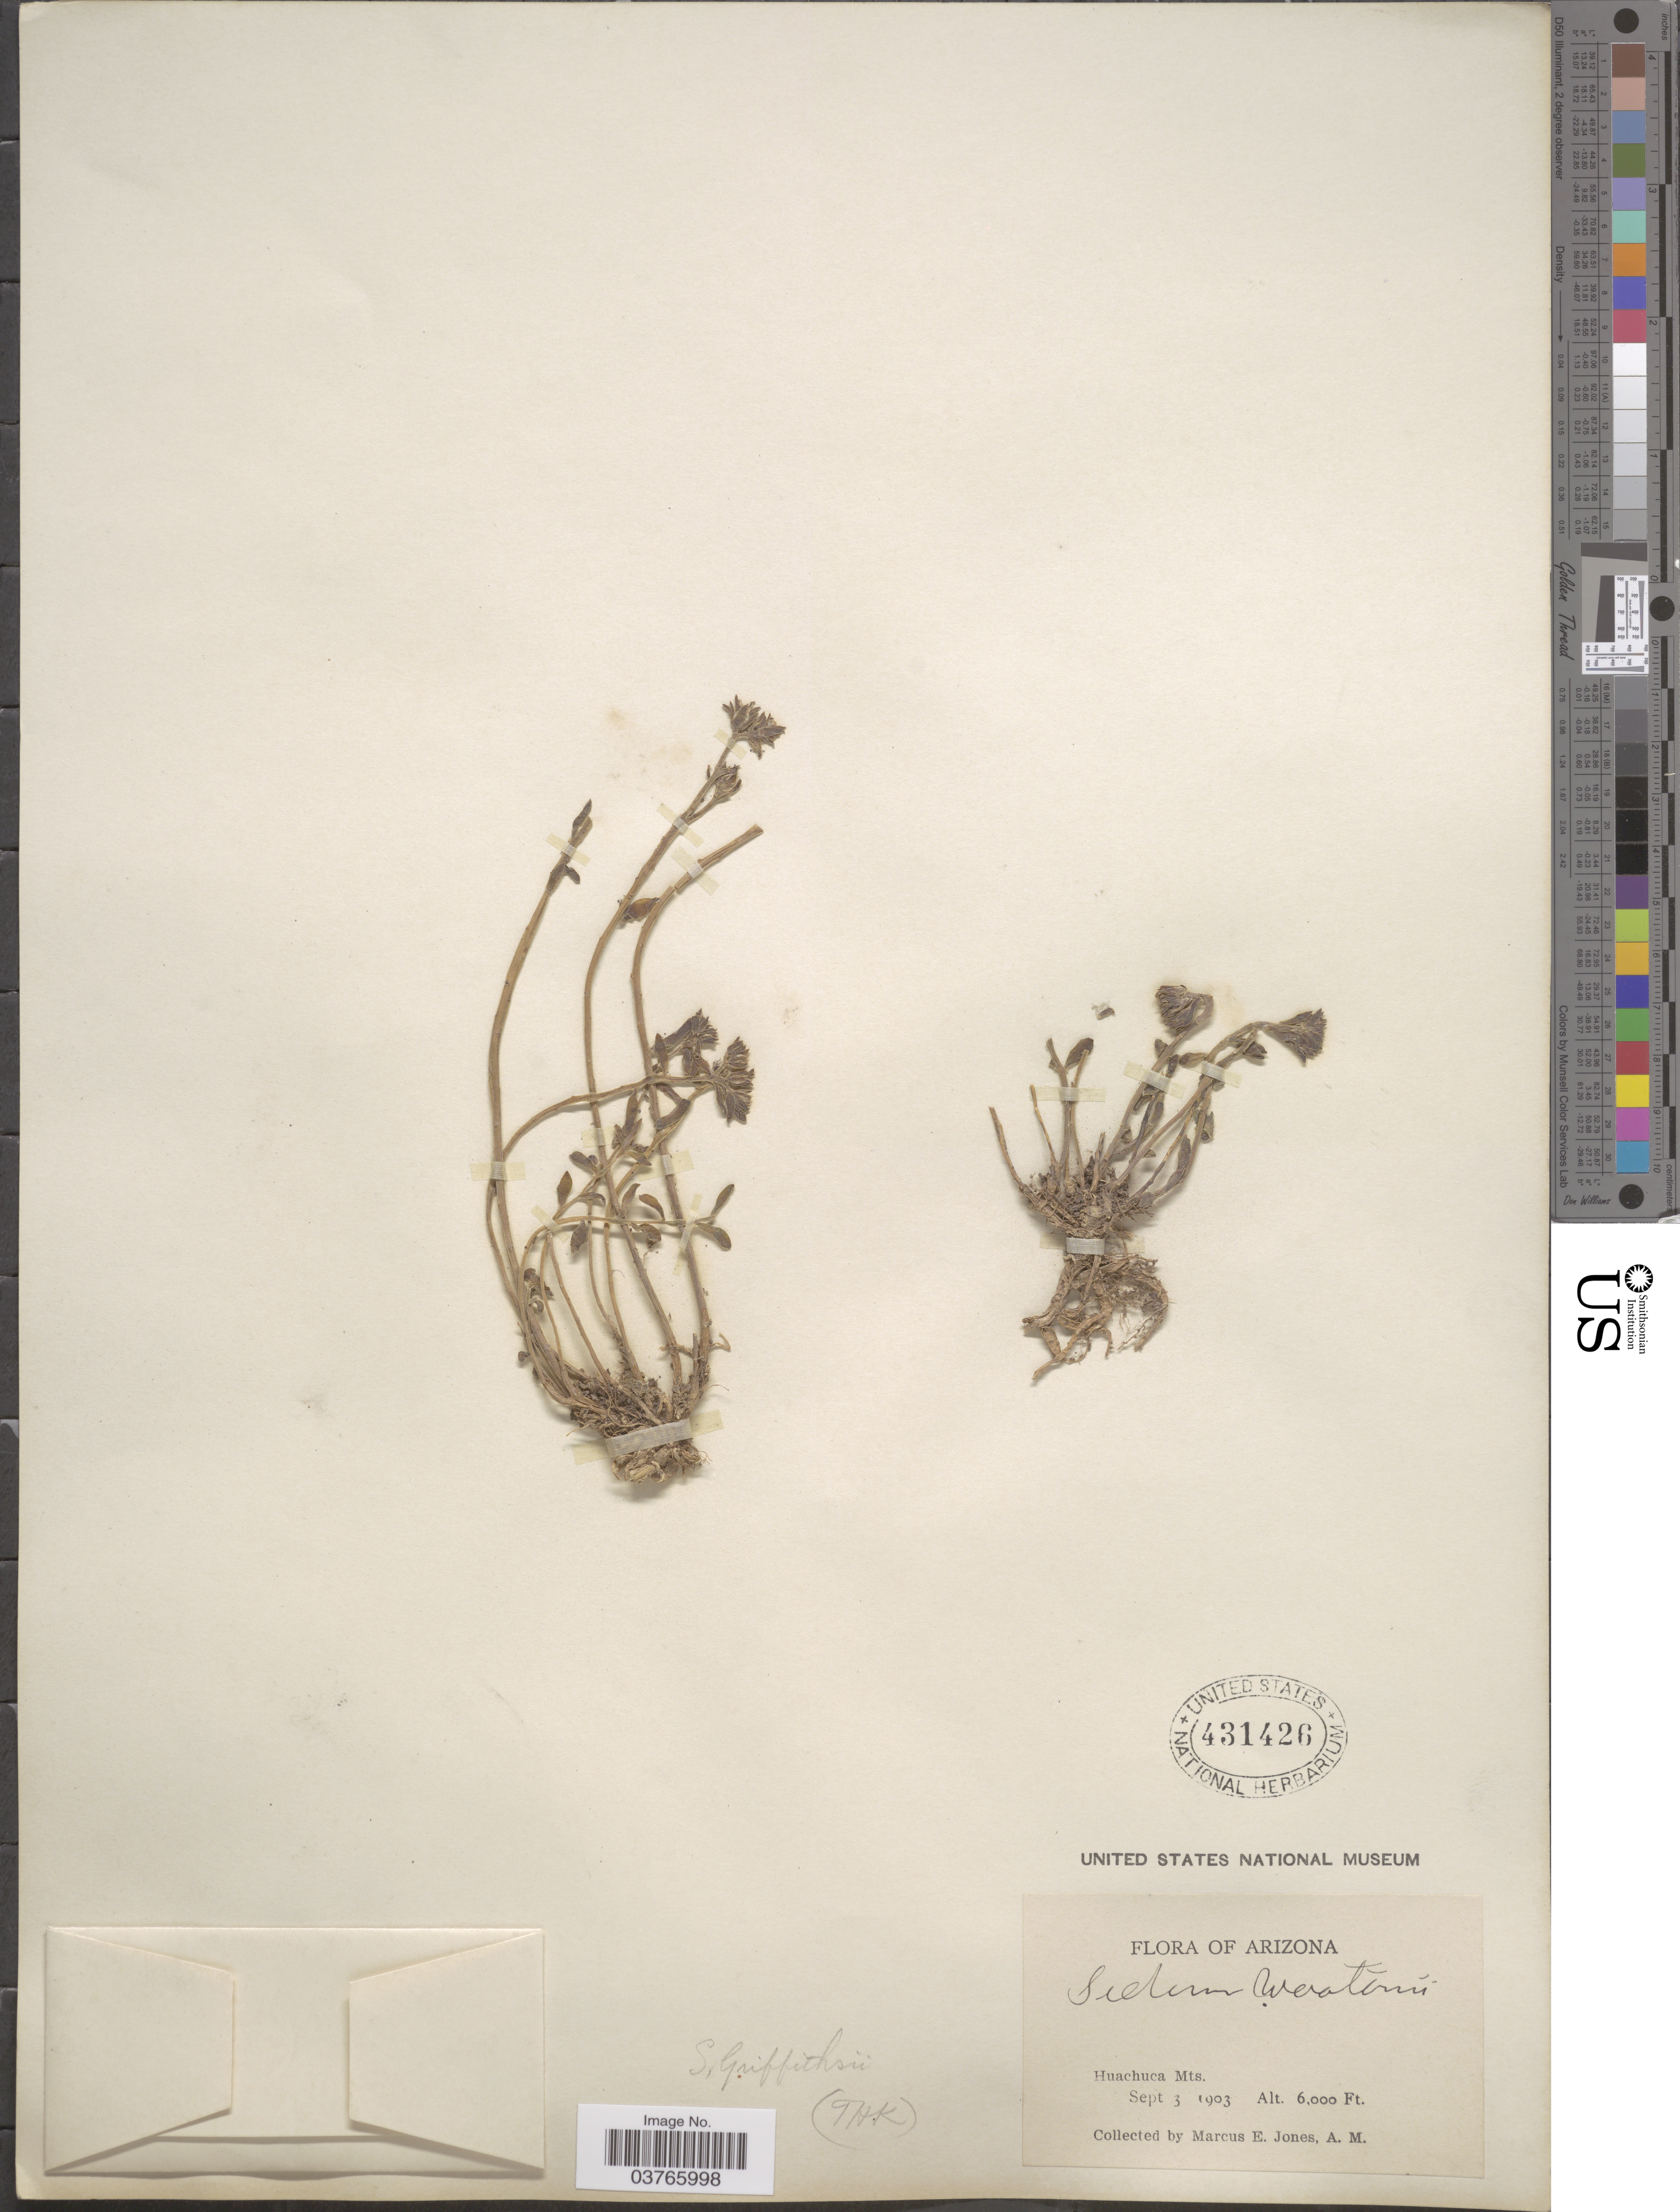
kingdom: Plantae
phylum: Tracheophyta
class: Magnoliopsida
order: Saxifragales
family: Crassulaceae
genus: Sedum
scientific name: Sedum griffithsii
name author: Rose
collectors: M. E. Jones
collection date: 1903-09-03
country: United States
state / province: Arizona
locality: Huachuca Mts.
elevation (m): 1829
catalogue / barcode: US 431426